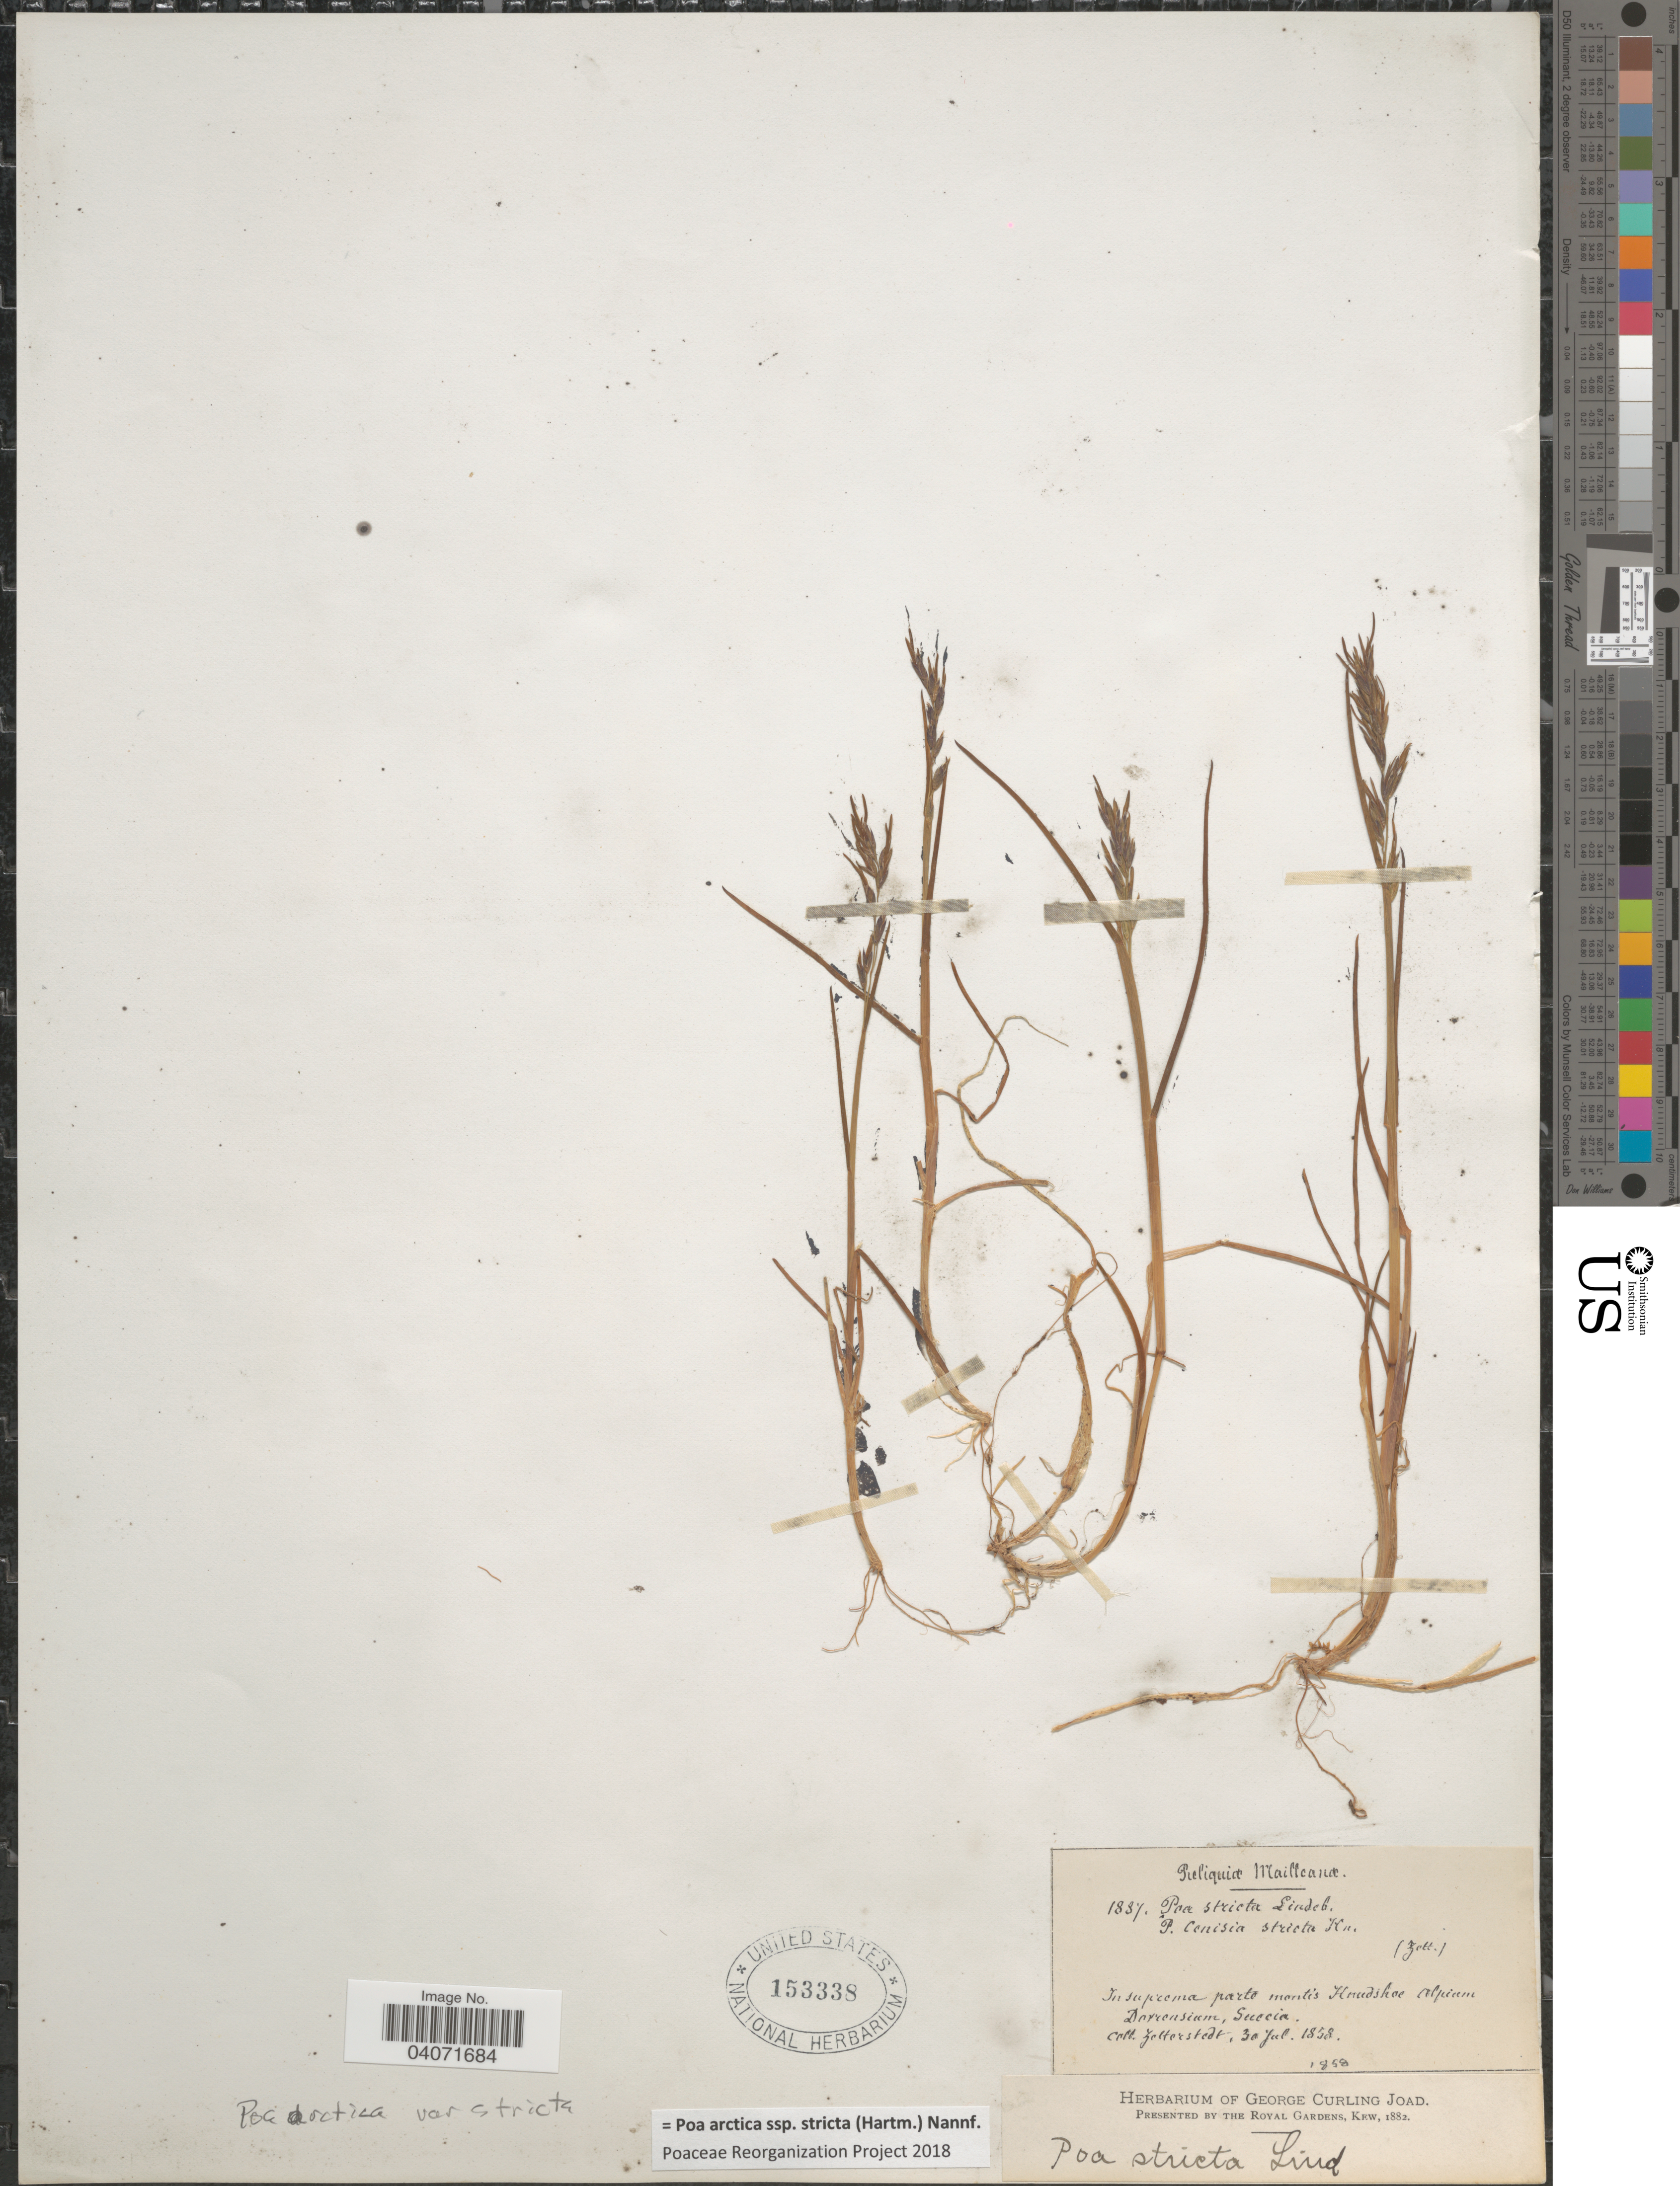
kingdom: Plantae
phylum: Tracheophyta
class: Liliopsida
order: Poales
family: Poaceae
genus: Poa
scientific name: Poa arctica subsp. stricta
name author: (Hartm.) Nannf.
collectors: Zetterstedt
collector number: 1837*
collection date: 1858-07-30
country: Sweden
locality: In suprema parte montis Hnudshoe Alpium Dovrensium.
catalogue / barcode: US 153338